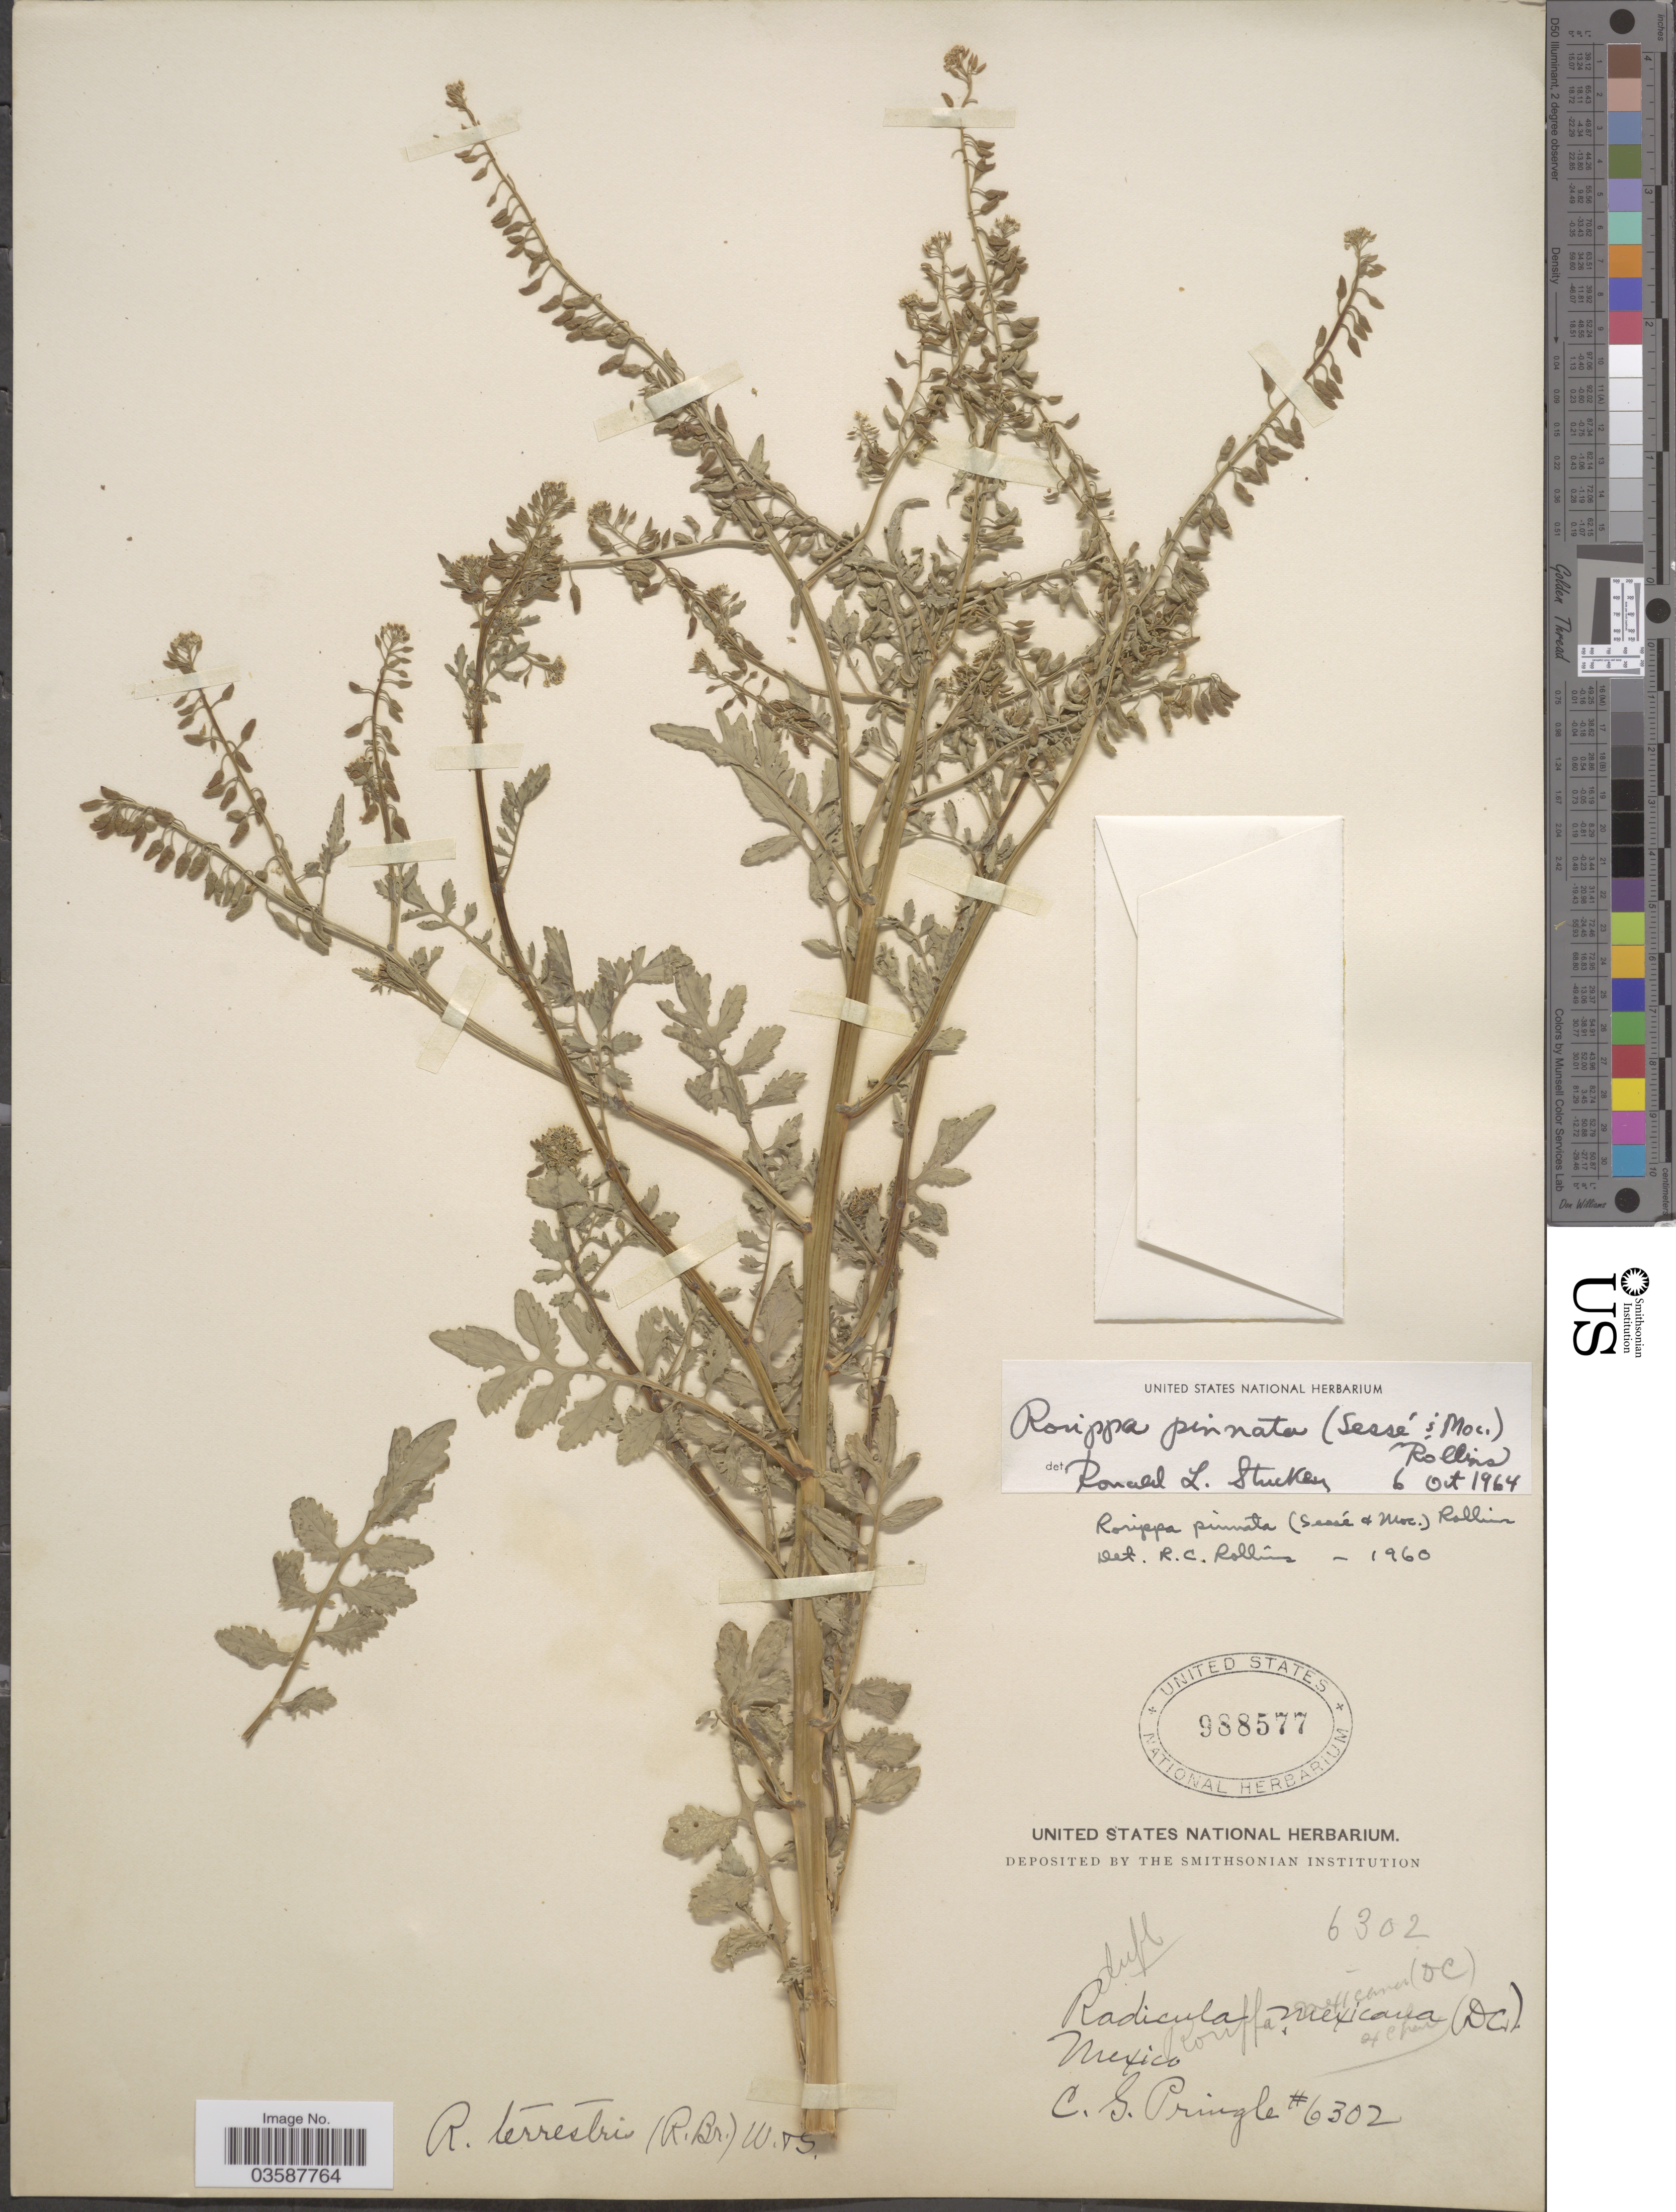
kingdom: Plantae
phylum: Tracheophyta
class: Magnoliopsida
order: Brassicales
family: Brassicaceae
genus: Rorippa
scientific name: Rorippa pinnata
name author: (Sessé & Moc.) Rollins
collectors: C. G. Pringle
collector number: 6302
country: Mexico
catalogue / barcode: US 988577